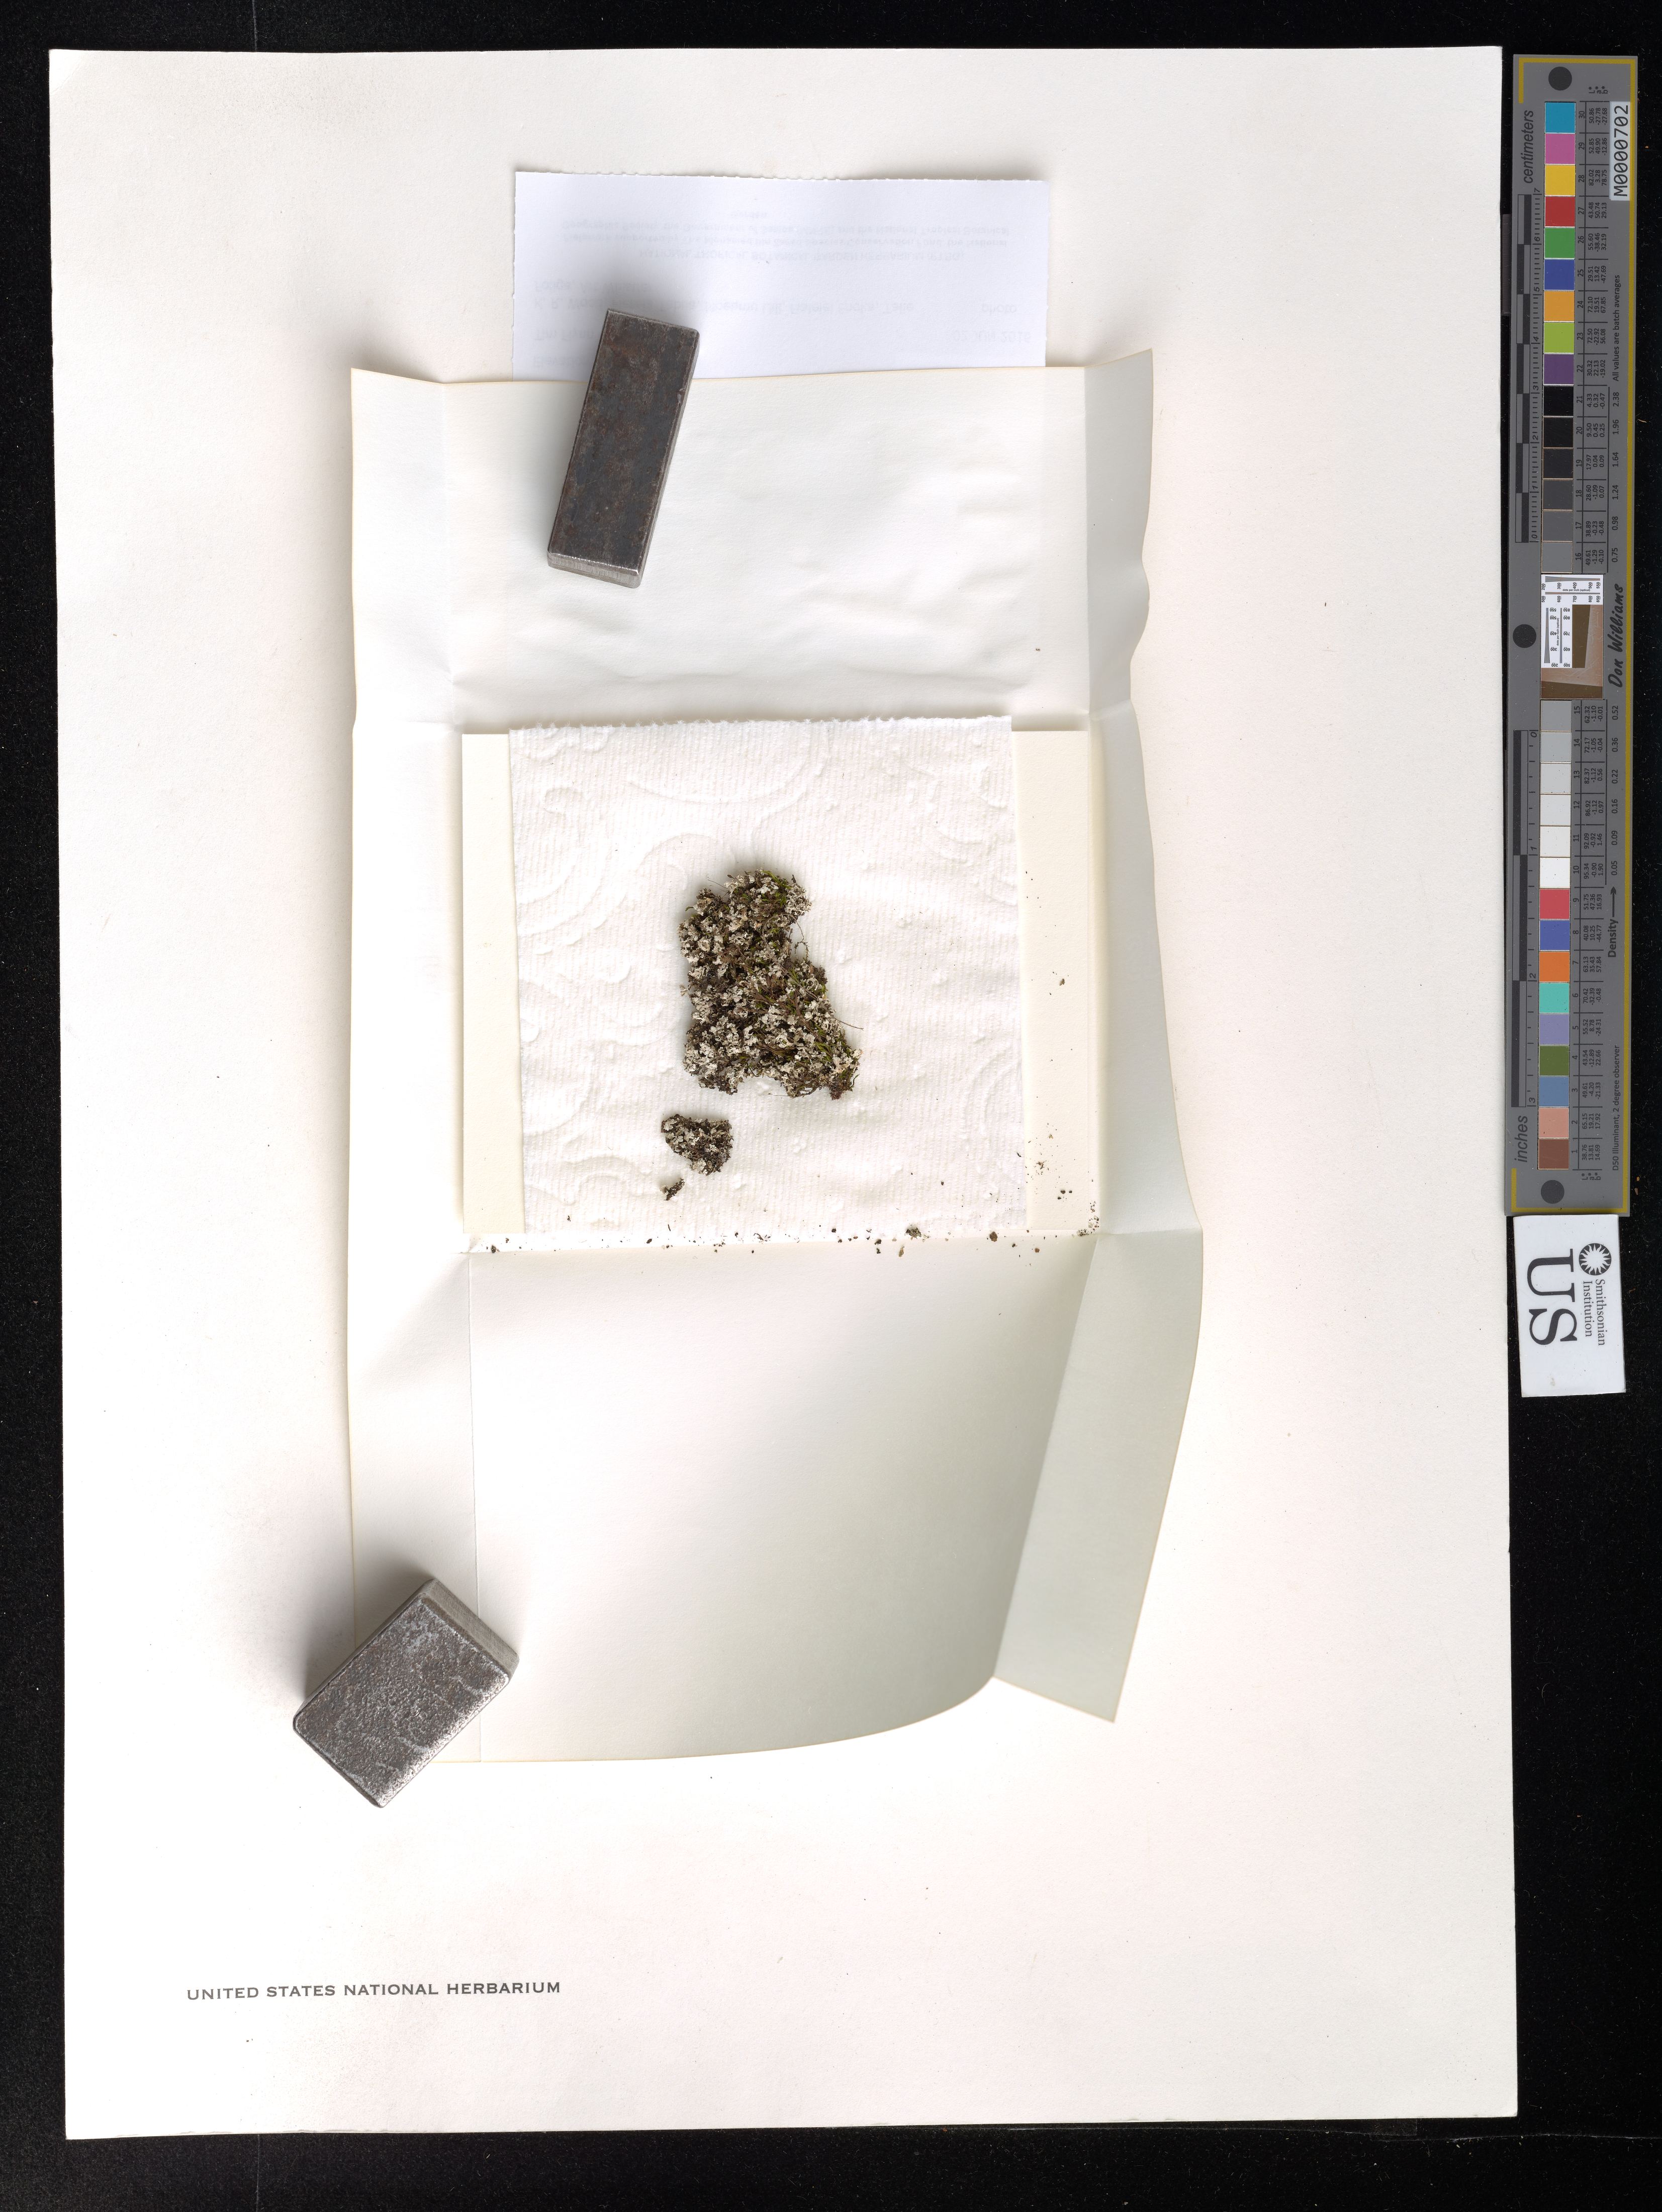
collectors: T. W. Flynn et al.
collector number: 8398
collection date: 2016-06-02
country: Samoa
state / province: Atua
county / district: Upolu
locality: Le Mafa pass. Cattle & Sheep Research & Development Station - Le Mafa gate area.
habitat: Pasture land and road cuts with secondary vegetation.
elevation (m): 288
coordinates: -13.956142, -171.600003